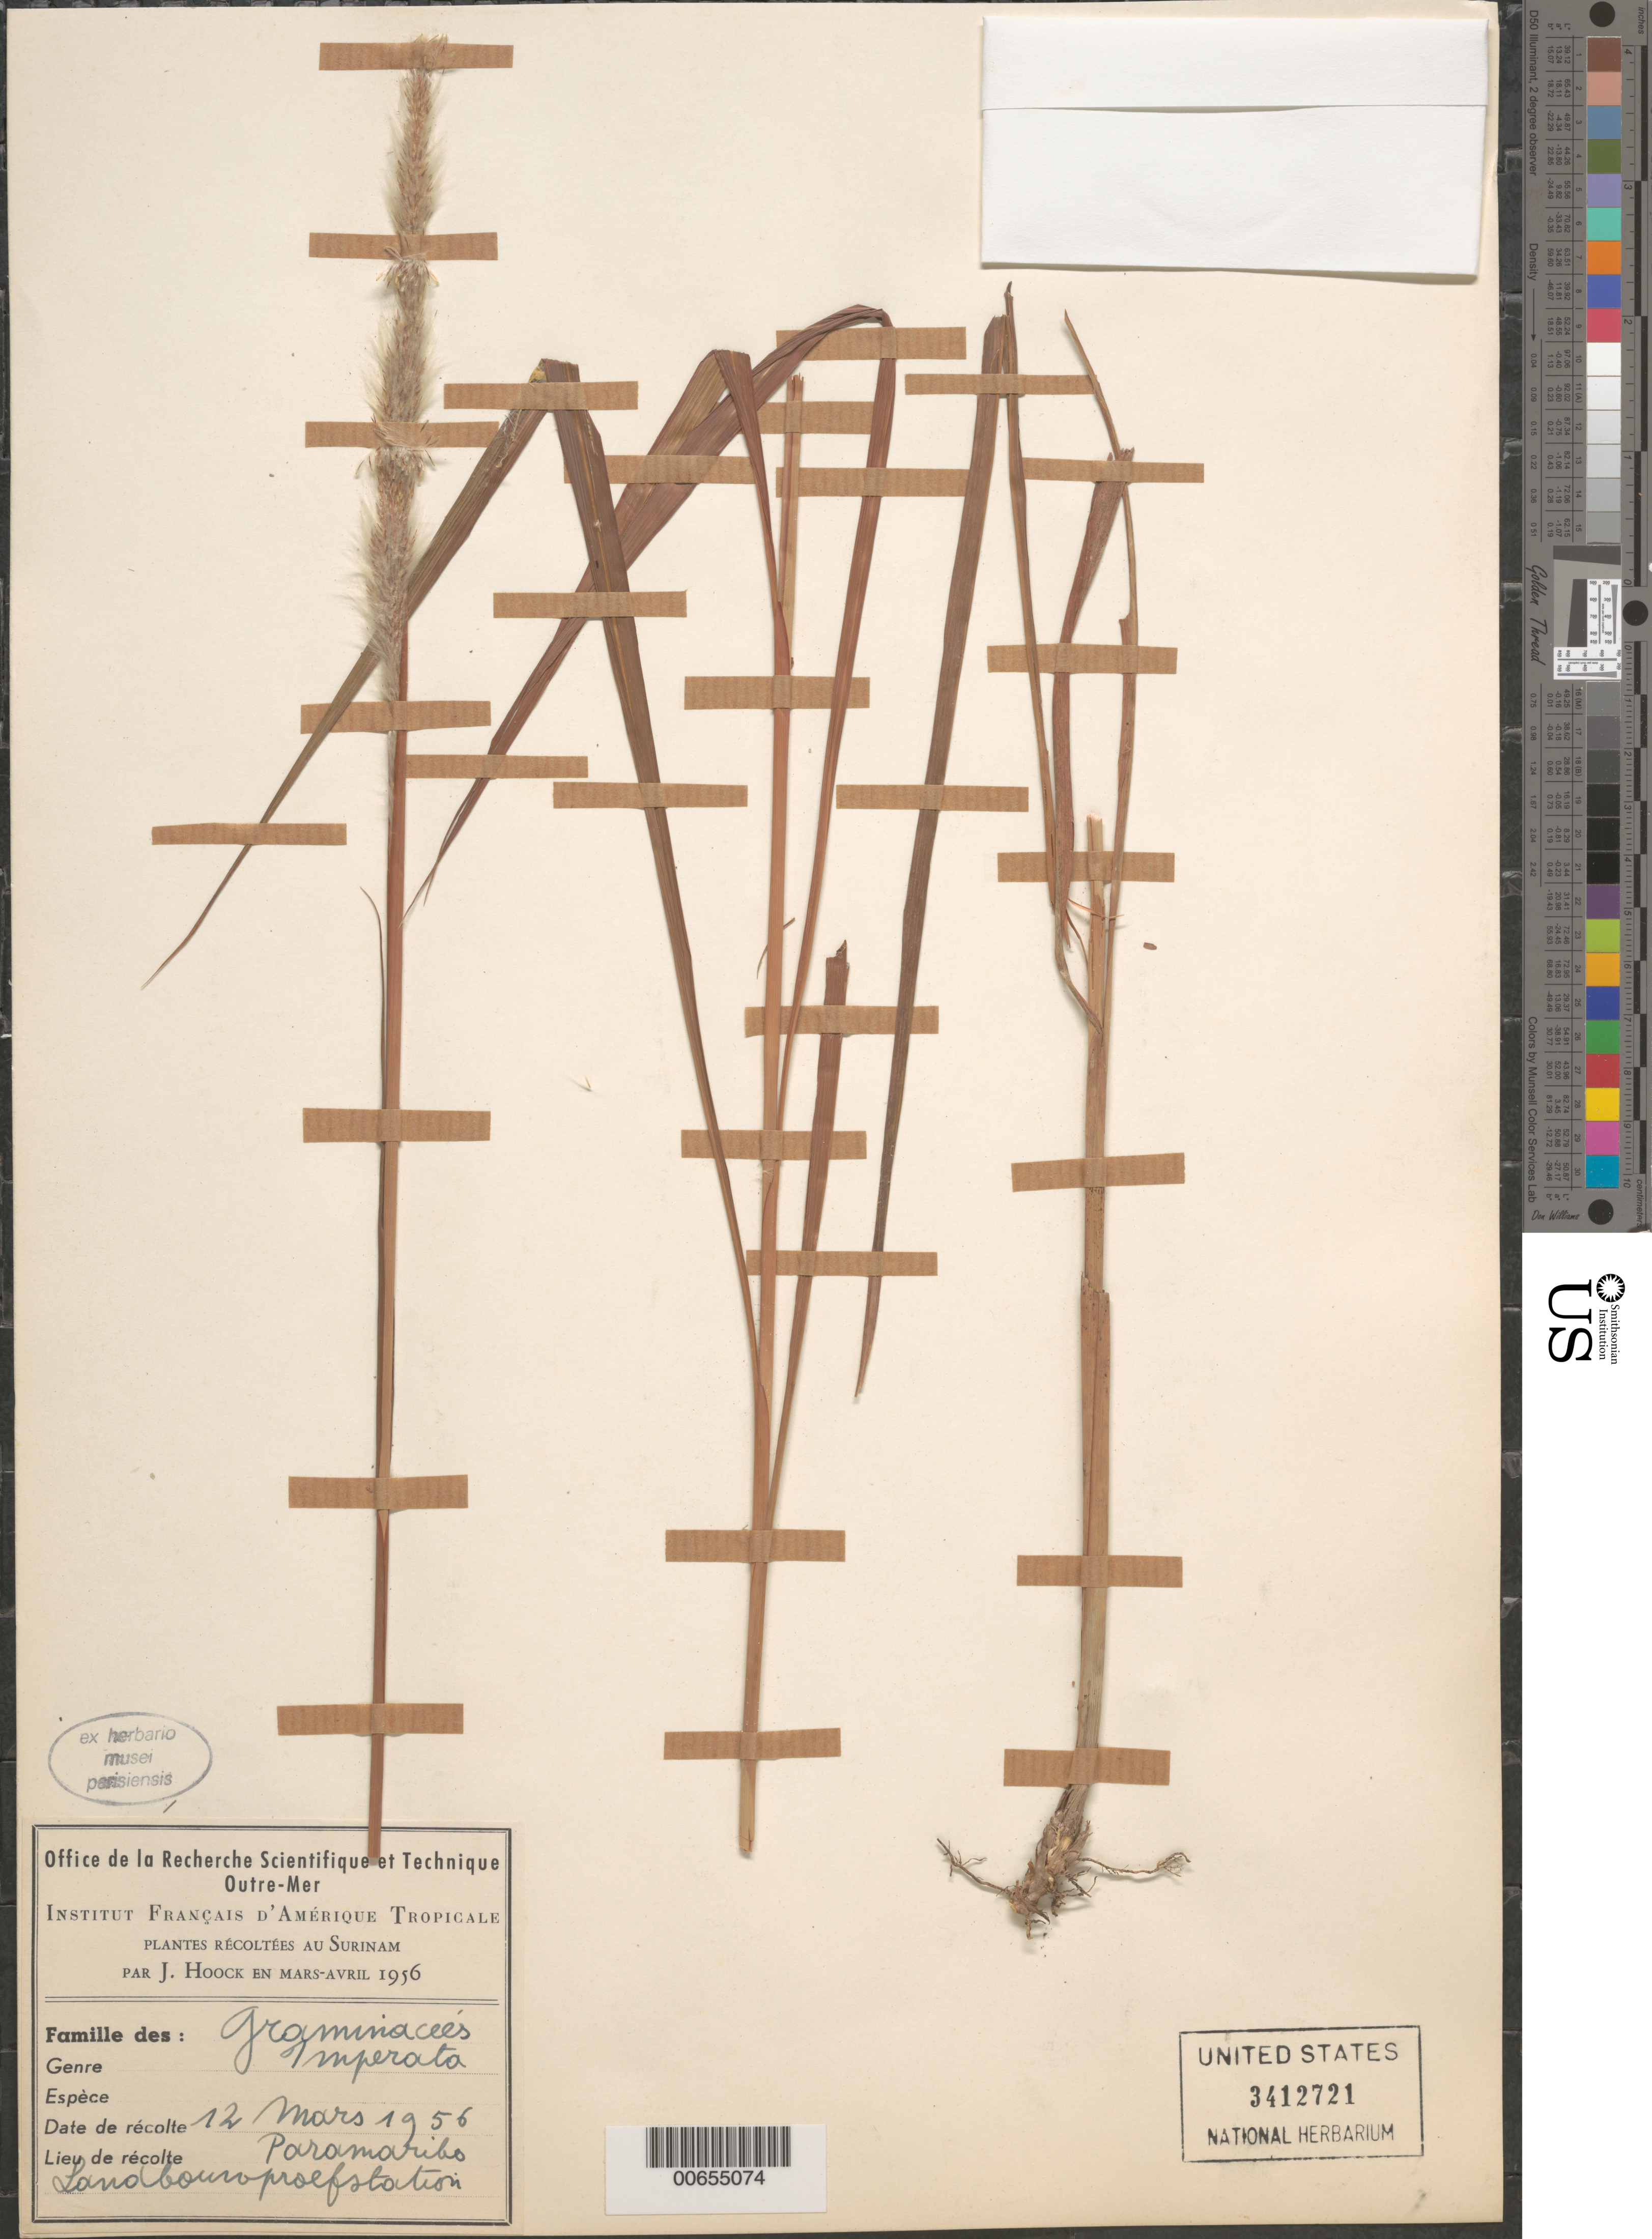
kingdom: Plantae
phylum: Tracheophyta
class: Liliopsida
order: Poales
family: Poaceae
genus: Imperata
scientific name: Imperata sp.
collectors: J. Hoock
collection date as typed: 12-Mar-56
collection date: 1956-03-12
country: Suriname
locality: Paramaribo, Landbouropraefstation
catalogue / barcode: US 3412721